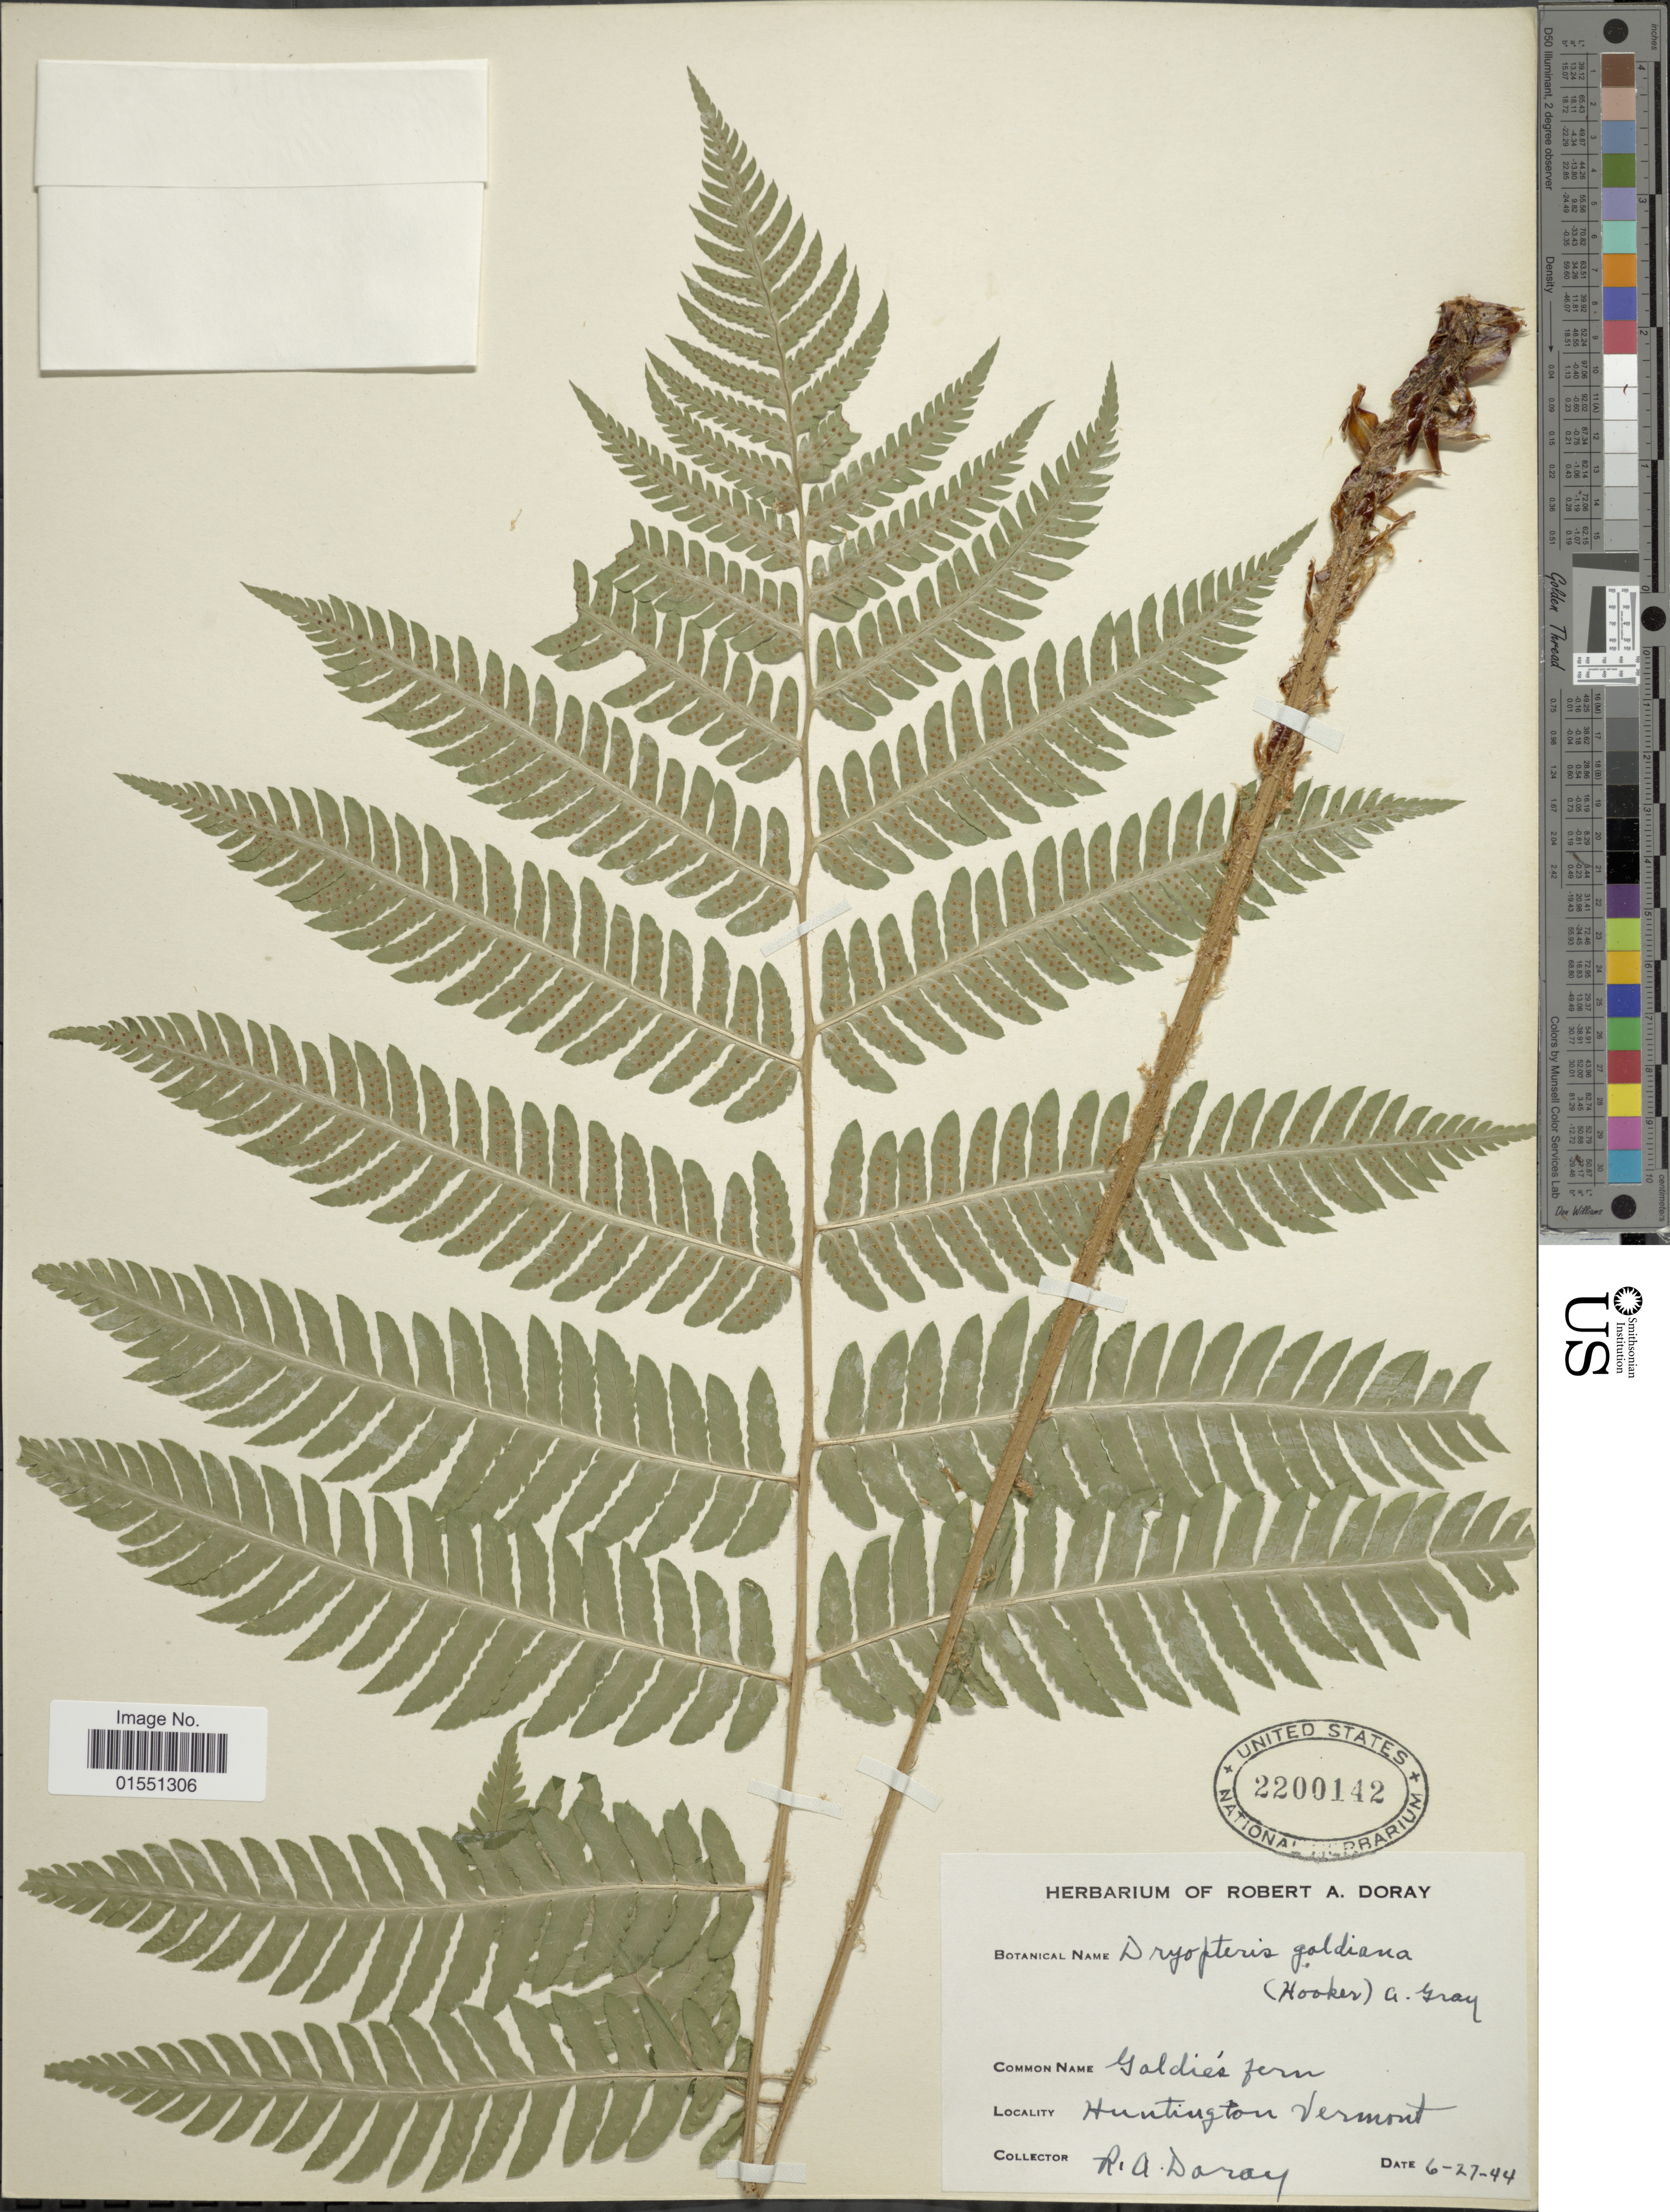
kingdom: Plantae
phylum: Tracheophyta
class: Polypodiopsida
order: Polypodiales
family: Dryopteridaceae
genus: Dryopteris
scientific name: Dryopteris goldiana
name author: (Hook. ex Goldie) A. Gray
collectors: R. Doray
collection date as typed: Transcribed d/m/y: 27/6/44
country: United States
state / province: Vermont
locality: Huntington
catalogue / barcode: US 2200142